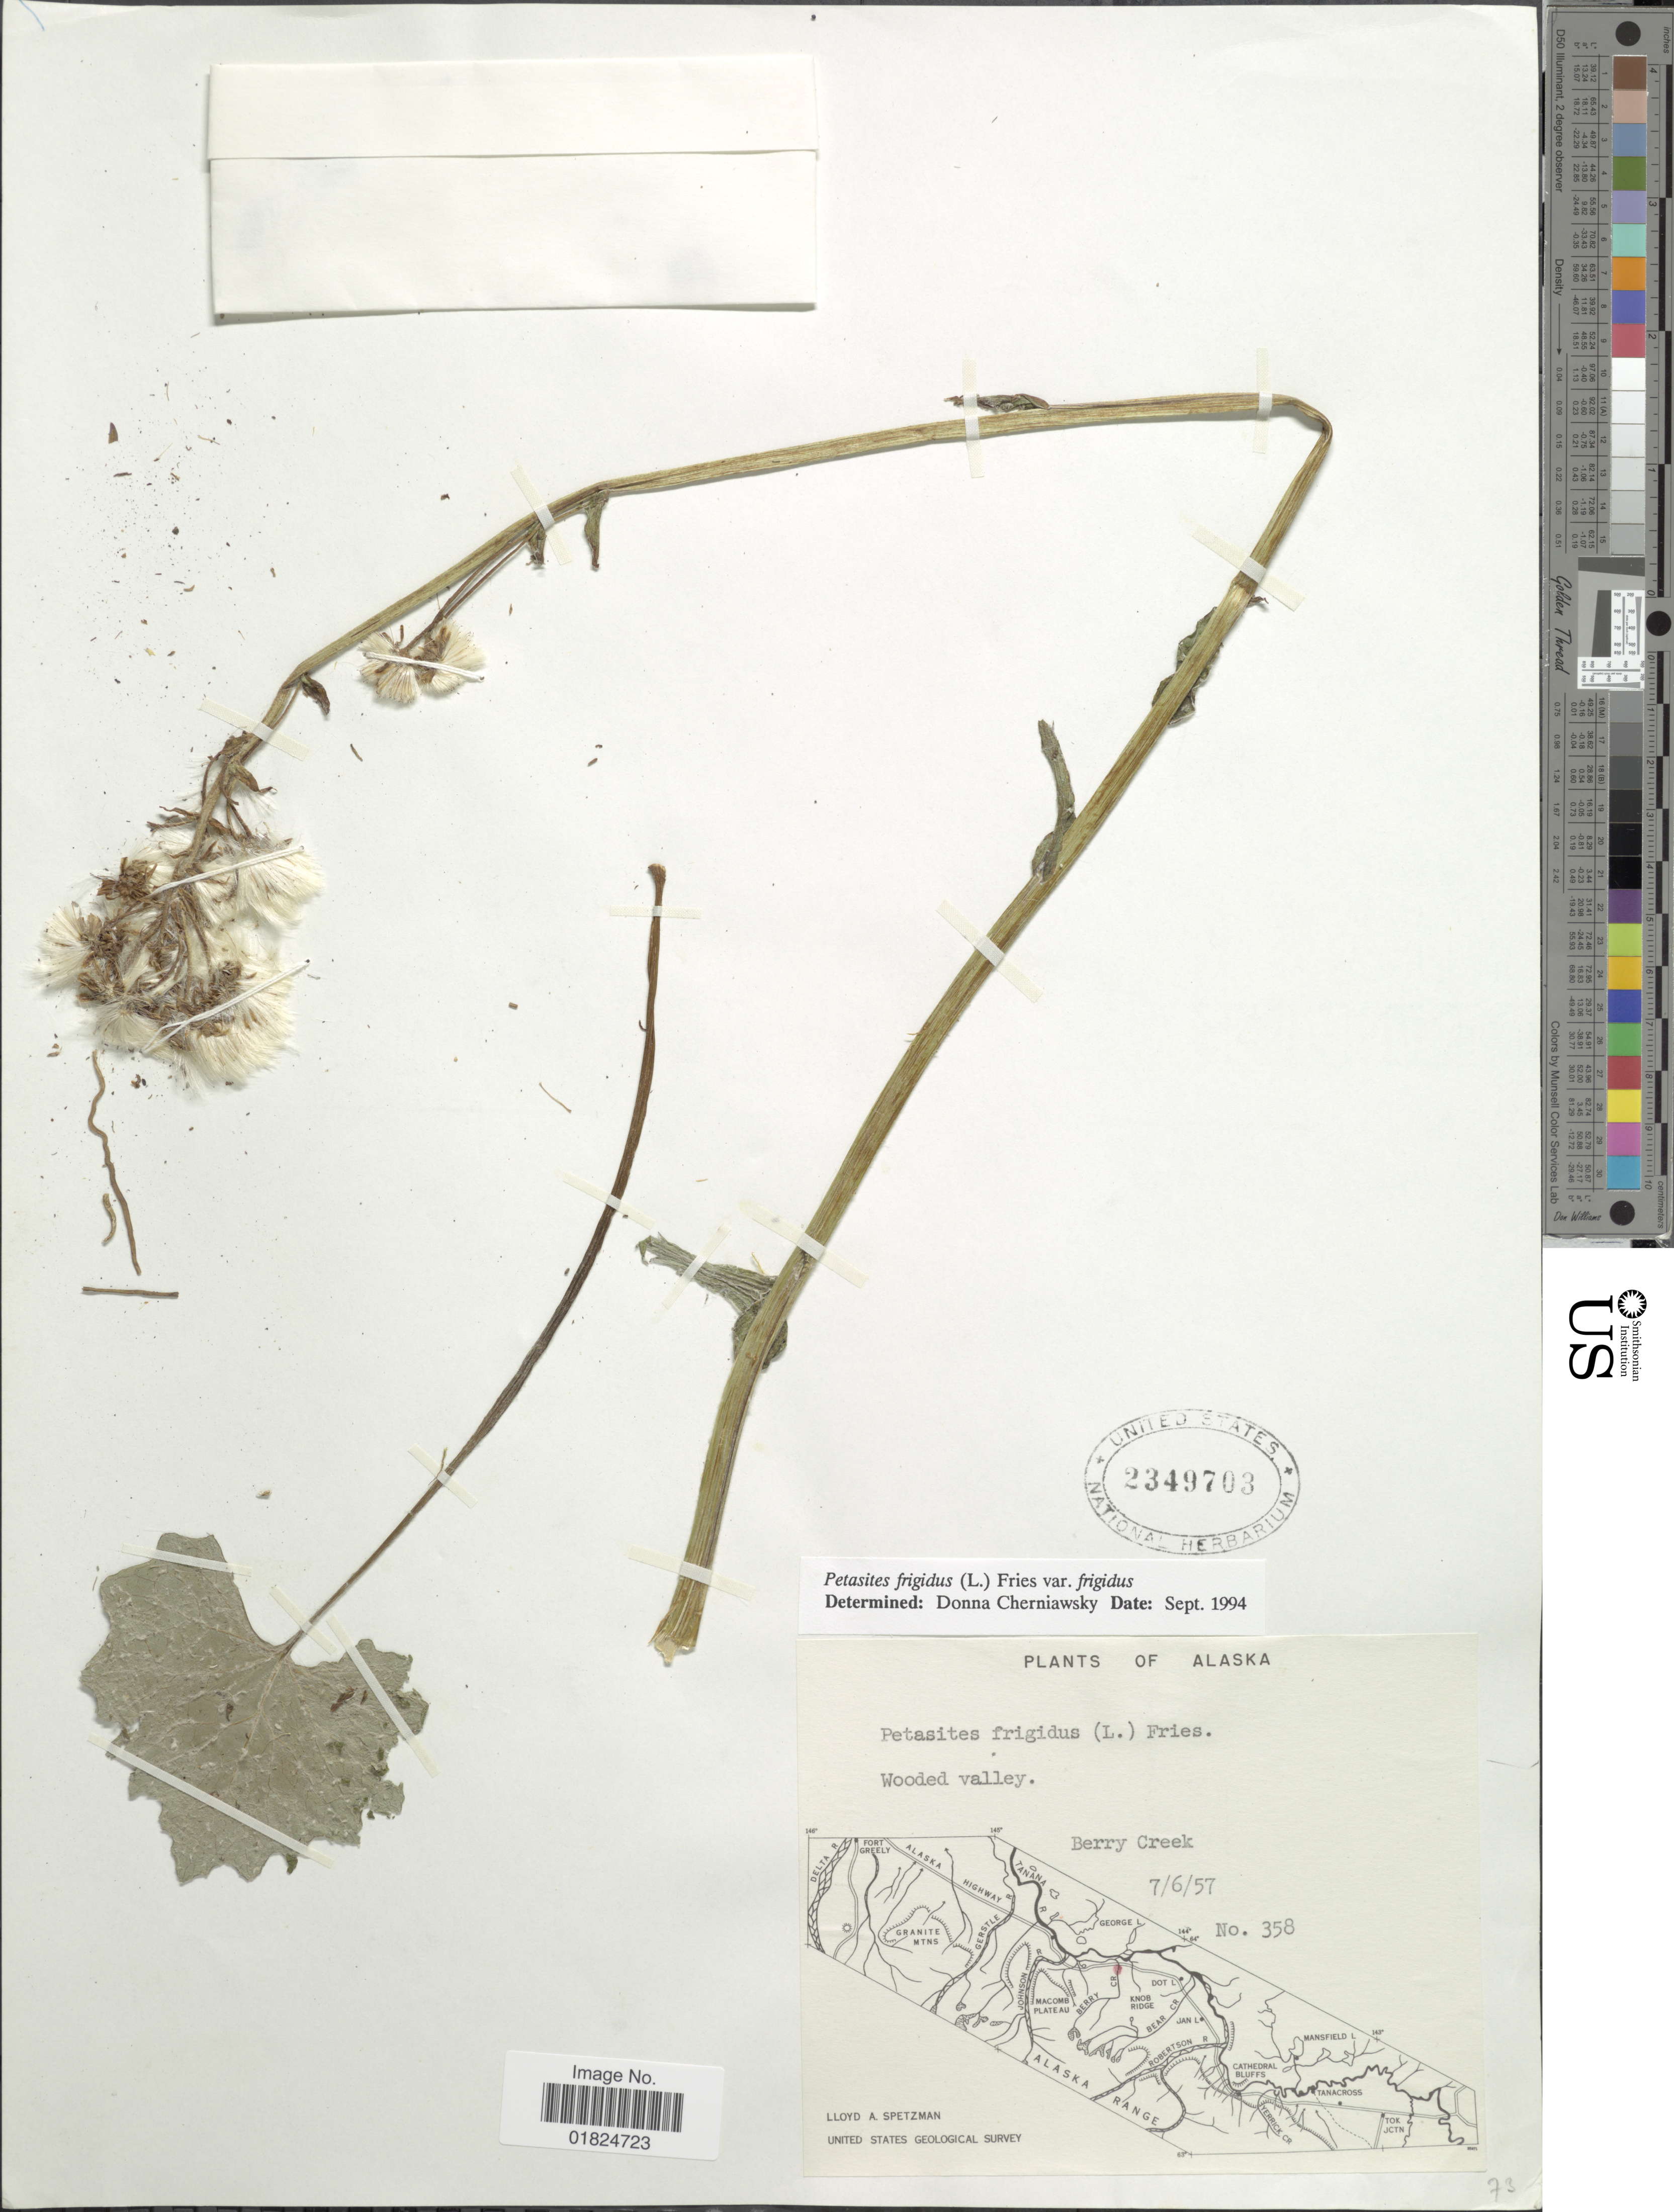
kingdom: Plantae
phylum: Tracheophyta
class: Magnoliopsida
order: Asterales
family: Asteraceae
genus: Petasites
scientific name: Petasites frigidus var. frigidus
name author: (L.) Fr.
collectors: L. Spetzman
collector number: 358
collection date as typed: Transcribed d/m/y: 6/7/57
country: United States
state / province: Alaska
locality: Alaska. Berry Creek. Wooded valley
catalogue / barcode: US 2349703